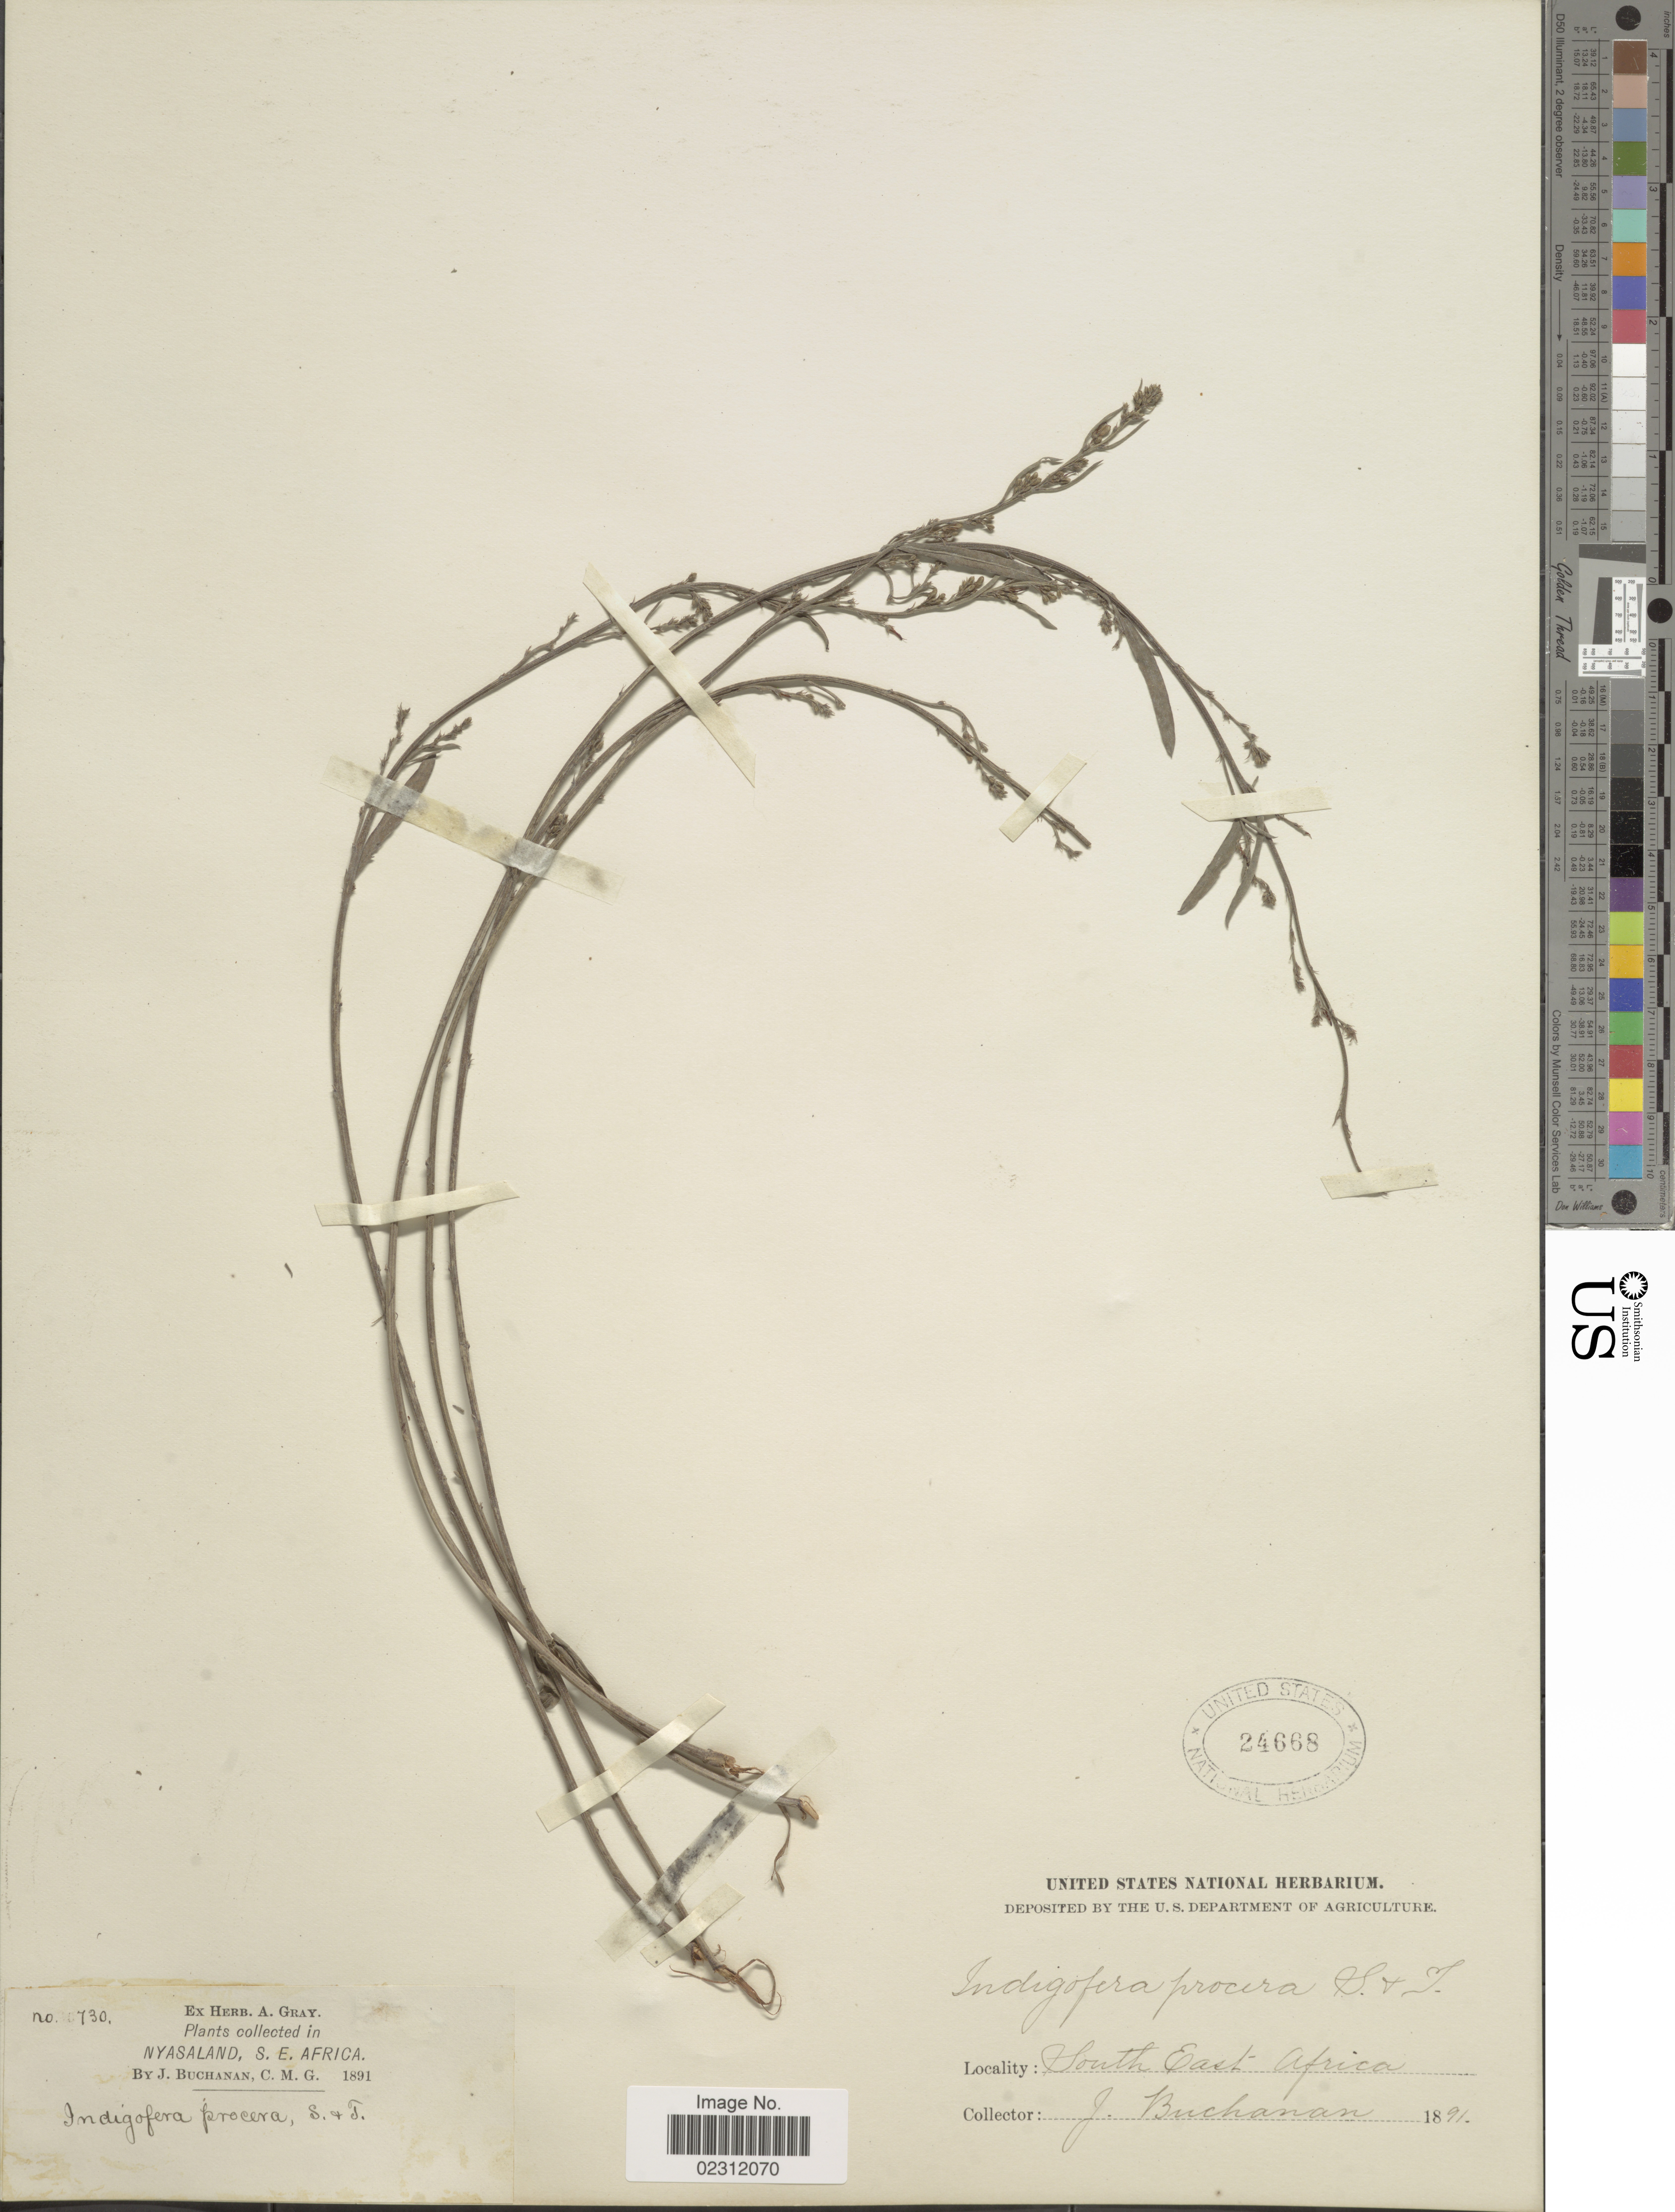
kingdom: Plantae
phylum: Tracheophyta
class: Magnoliopsida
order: Fabales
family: Fabaceae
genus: Indigofera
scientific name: Indigofera procera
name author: Schumach. & Thonn.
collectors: J. Buchanan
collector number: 790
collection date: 1891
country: Malawi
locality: Nyasaland, South East Africa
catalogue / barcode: US 24668